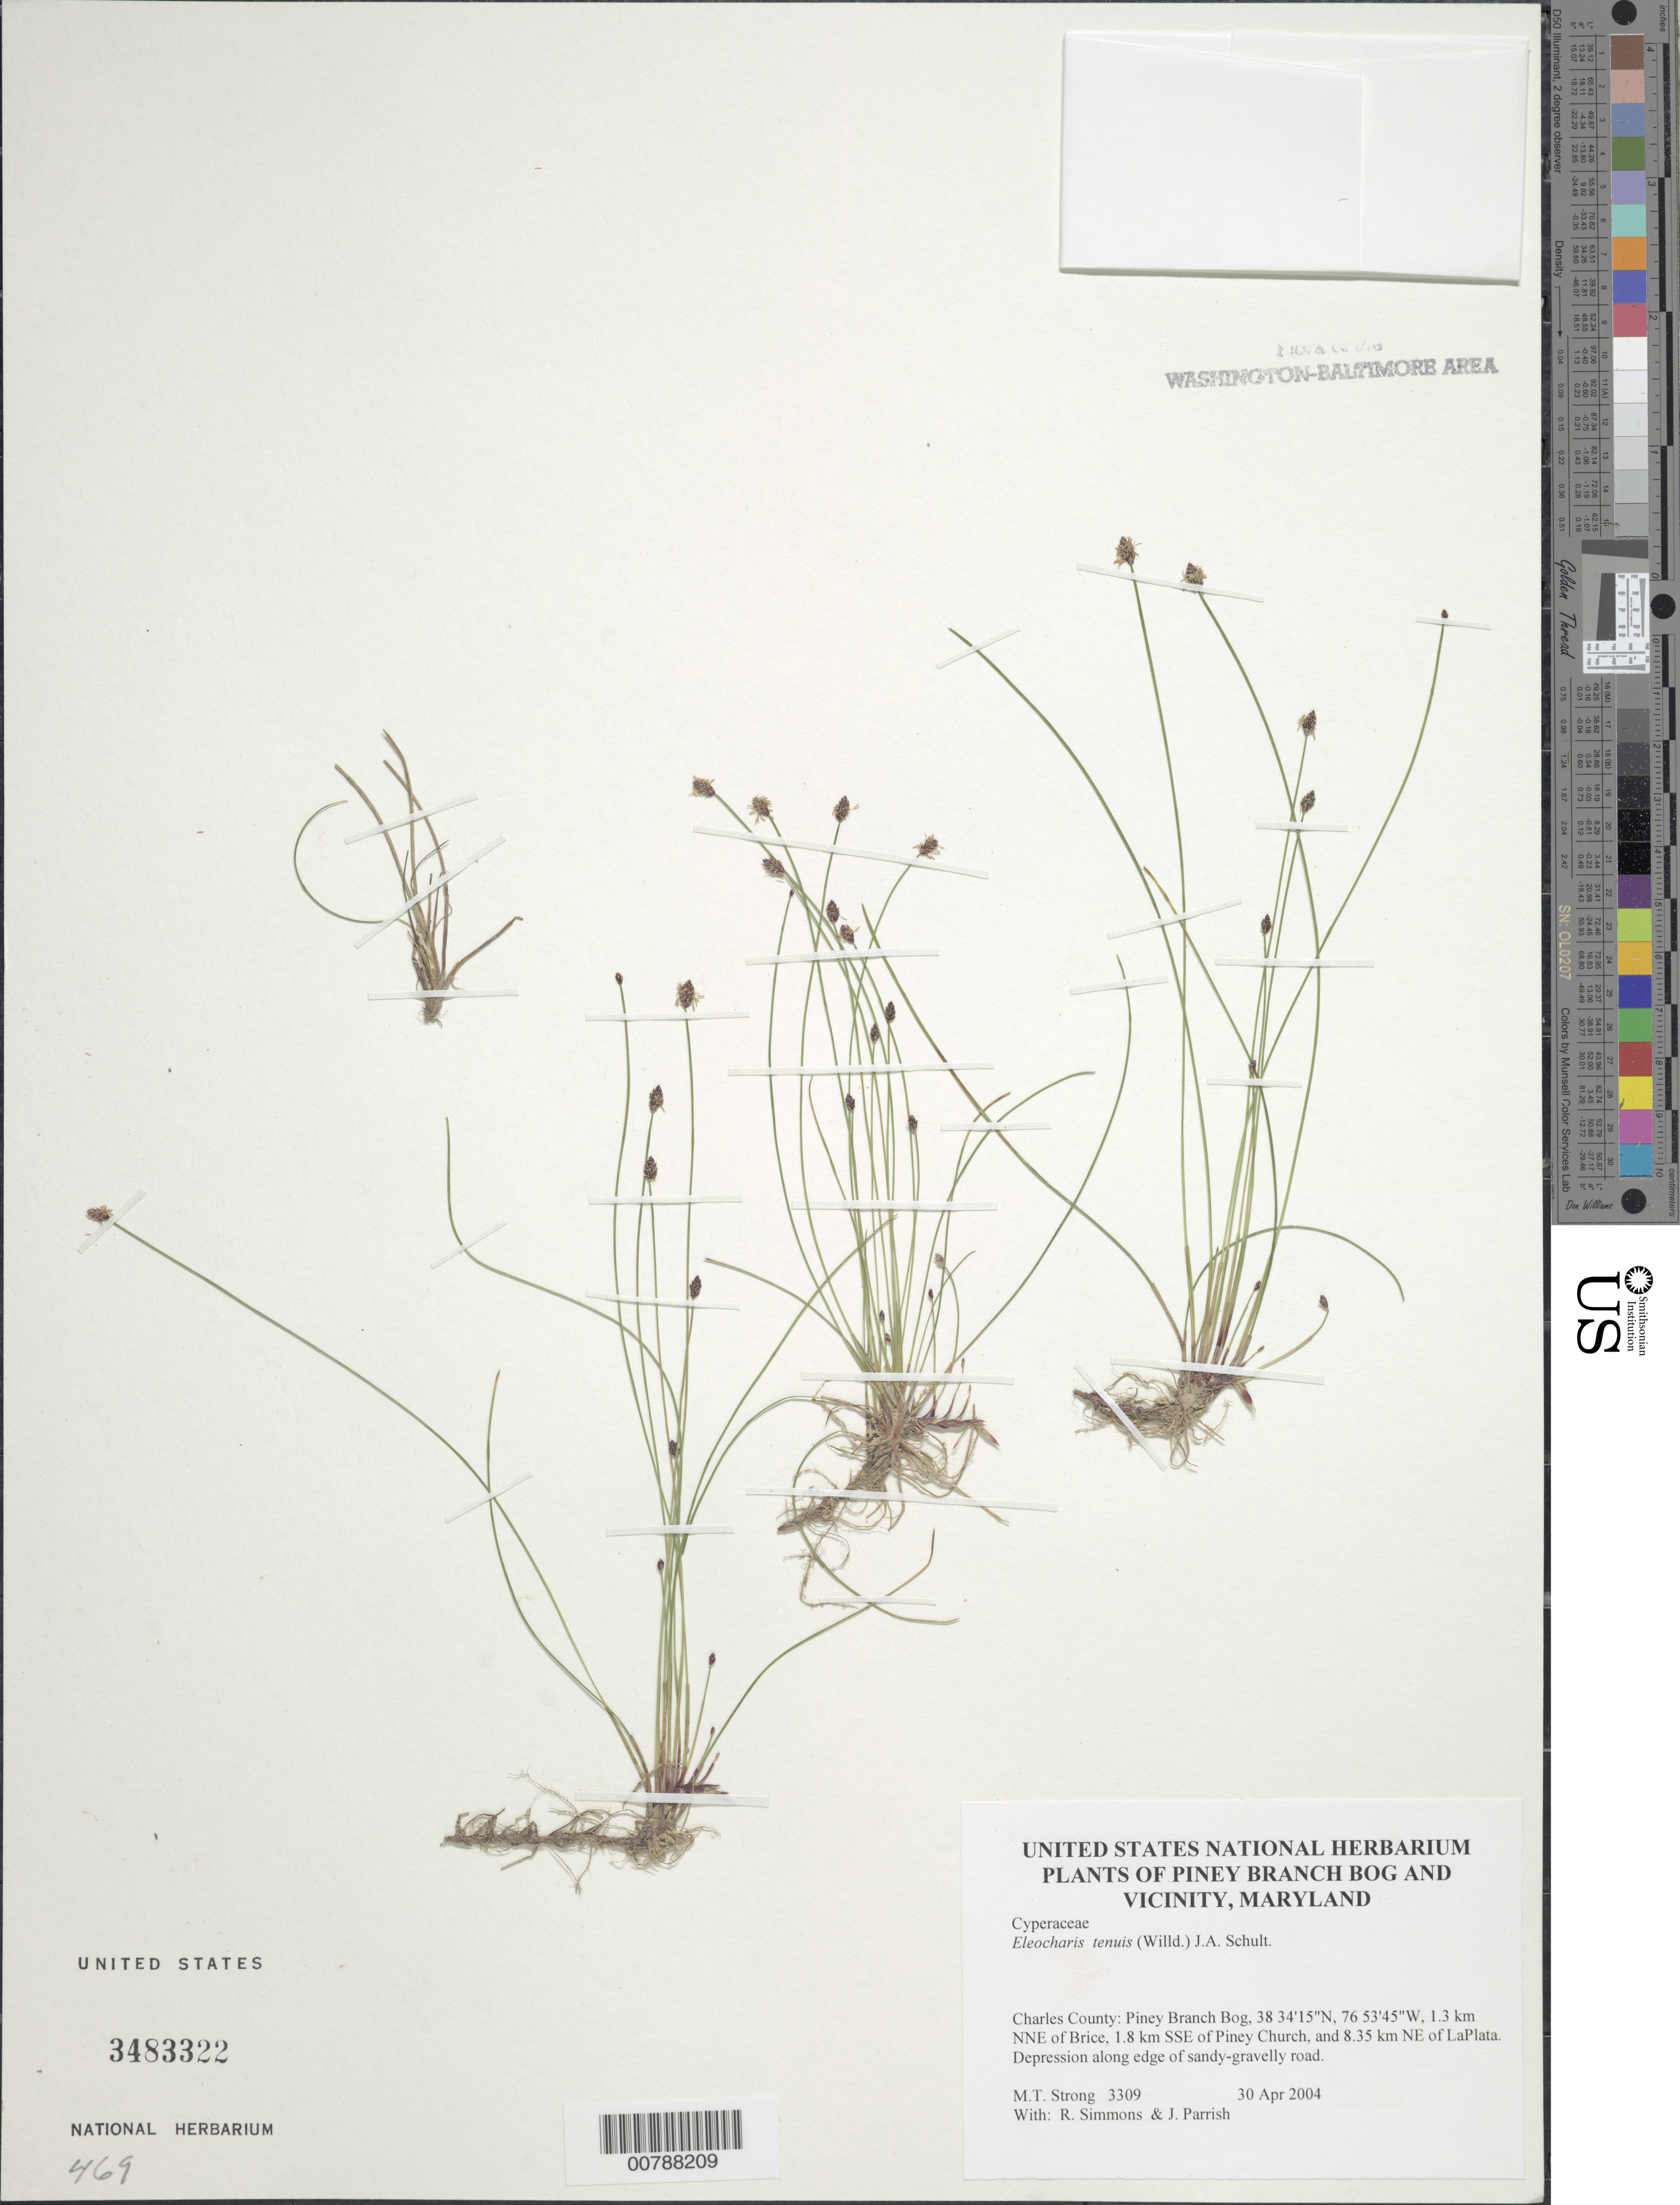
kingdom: Plantae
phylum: Tracheophyta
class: Liliopsida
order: Poales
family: Cyperaceae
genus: Eleocharis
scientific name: Eleocharis tenuis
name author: (Willd.) Schult.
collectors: M. T. Strong, R. B. Simmons & J. Parrish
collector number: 3309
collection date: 2004-04-30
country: United States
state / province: Maryland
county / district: Charles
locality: Piney Branch Bog, 1.3 km NNE of Brice, 1.8 km SSE of Piney Church, and 8.35 km NE of LaPlata.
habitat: Depression along edge of sandy-gravelly road.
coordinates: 38 34 15 N, 76 53 45 W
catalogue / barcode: US 3483322